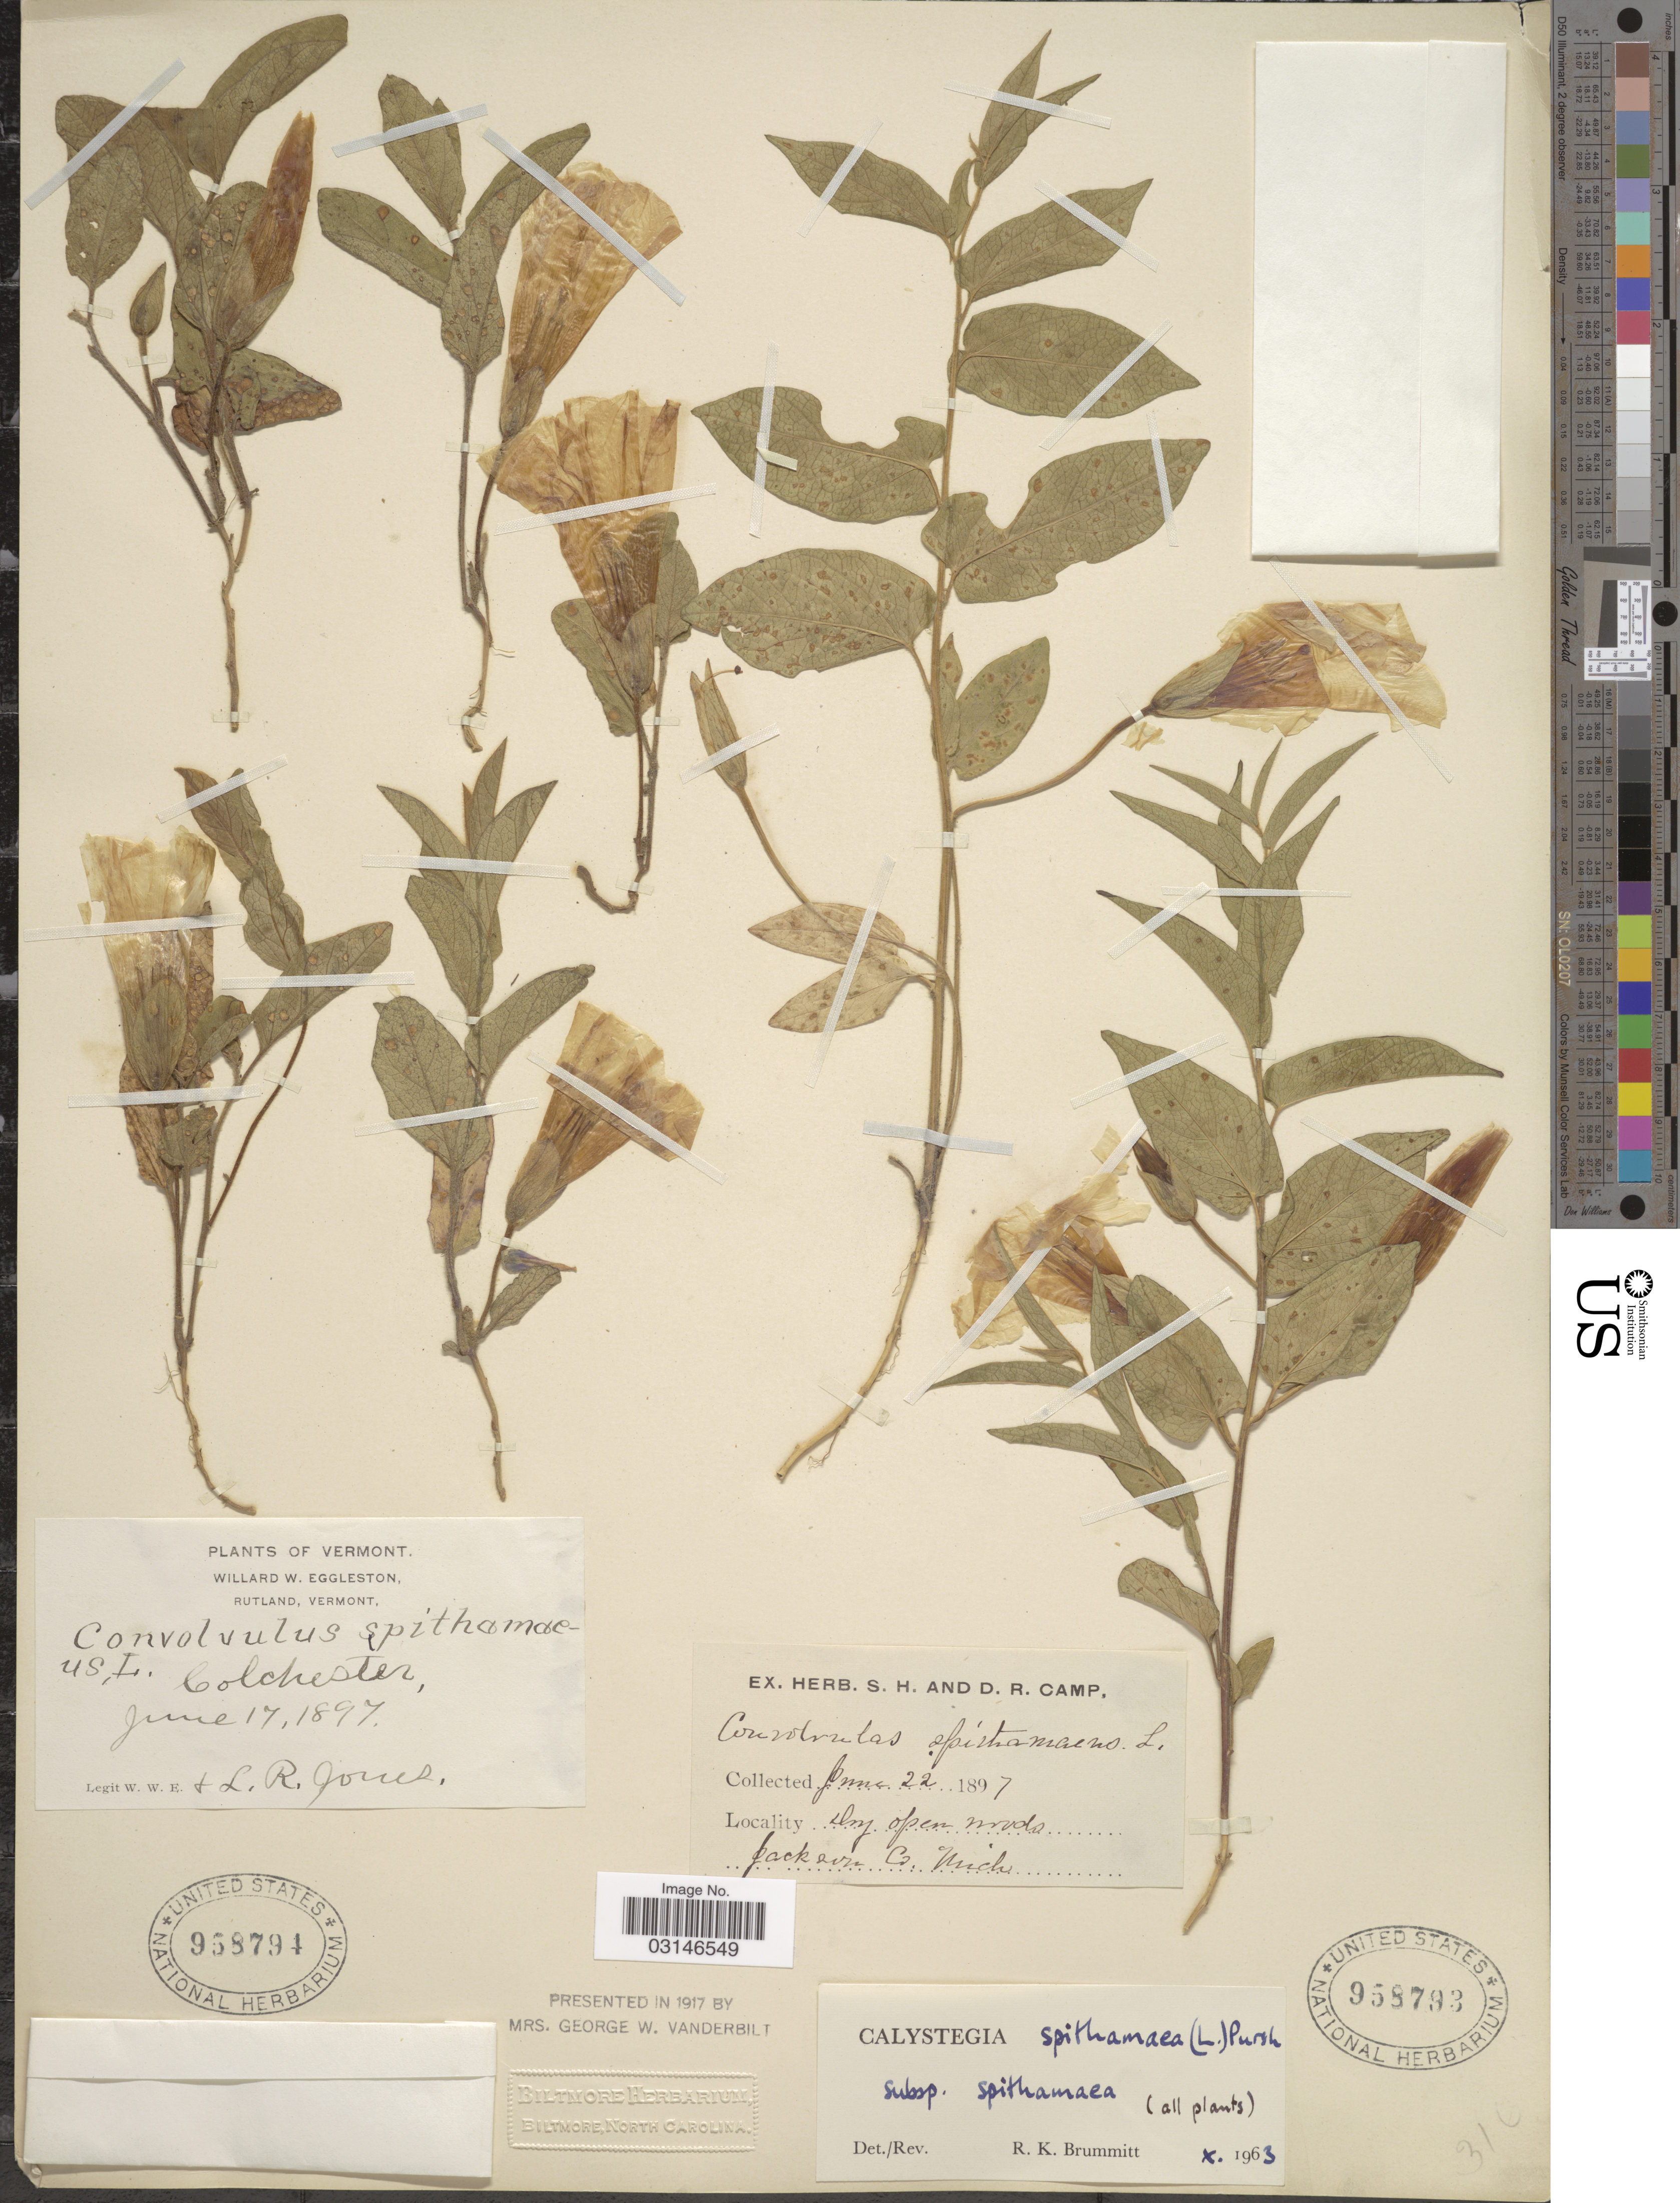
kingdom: Plantae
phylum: Tracheophyta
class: Magnoliopsida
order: Solanales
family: Convolvulaceae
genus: Calystegia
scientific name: Calystegia spithamaea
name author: (L.) Pursh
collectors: W. W. Eggleston & L. R. Jones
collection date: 1897-06-17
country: United States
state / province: Vermont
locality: Colchester.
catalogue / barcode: US 958794